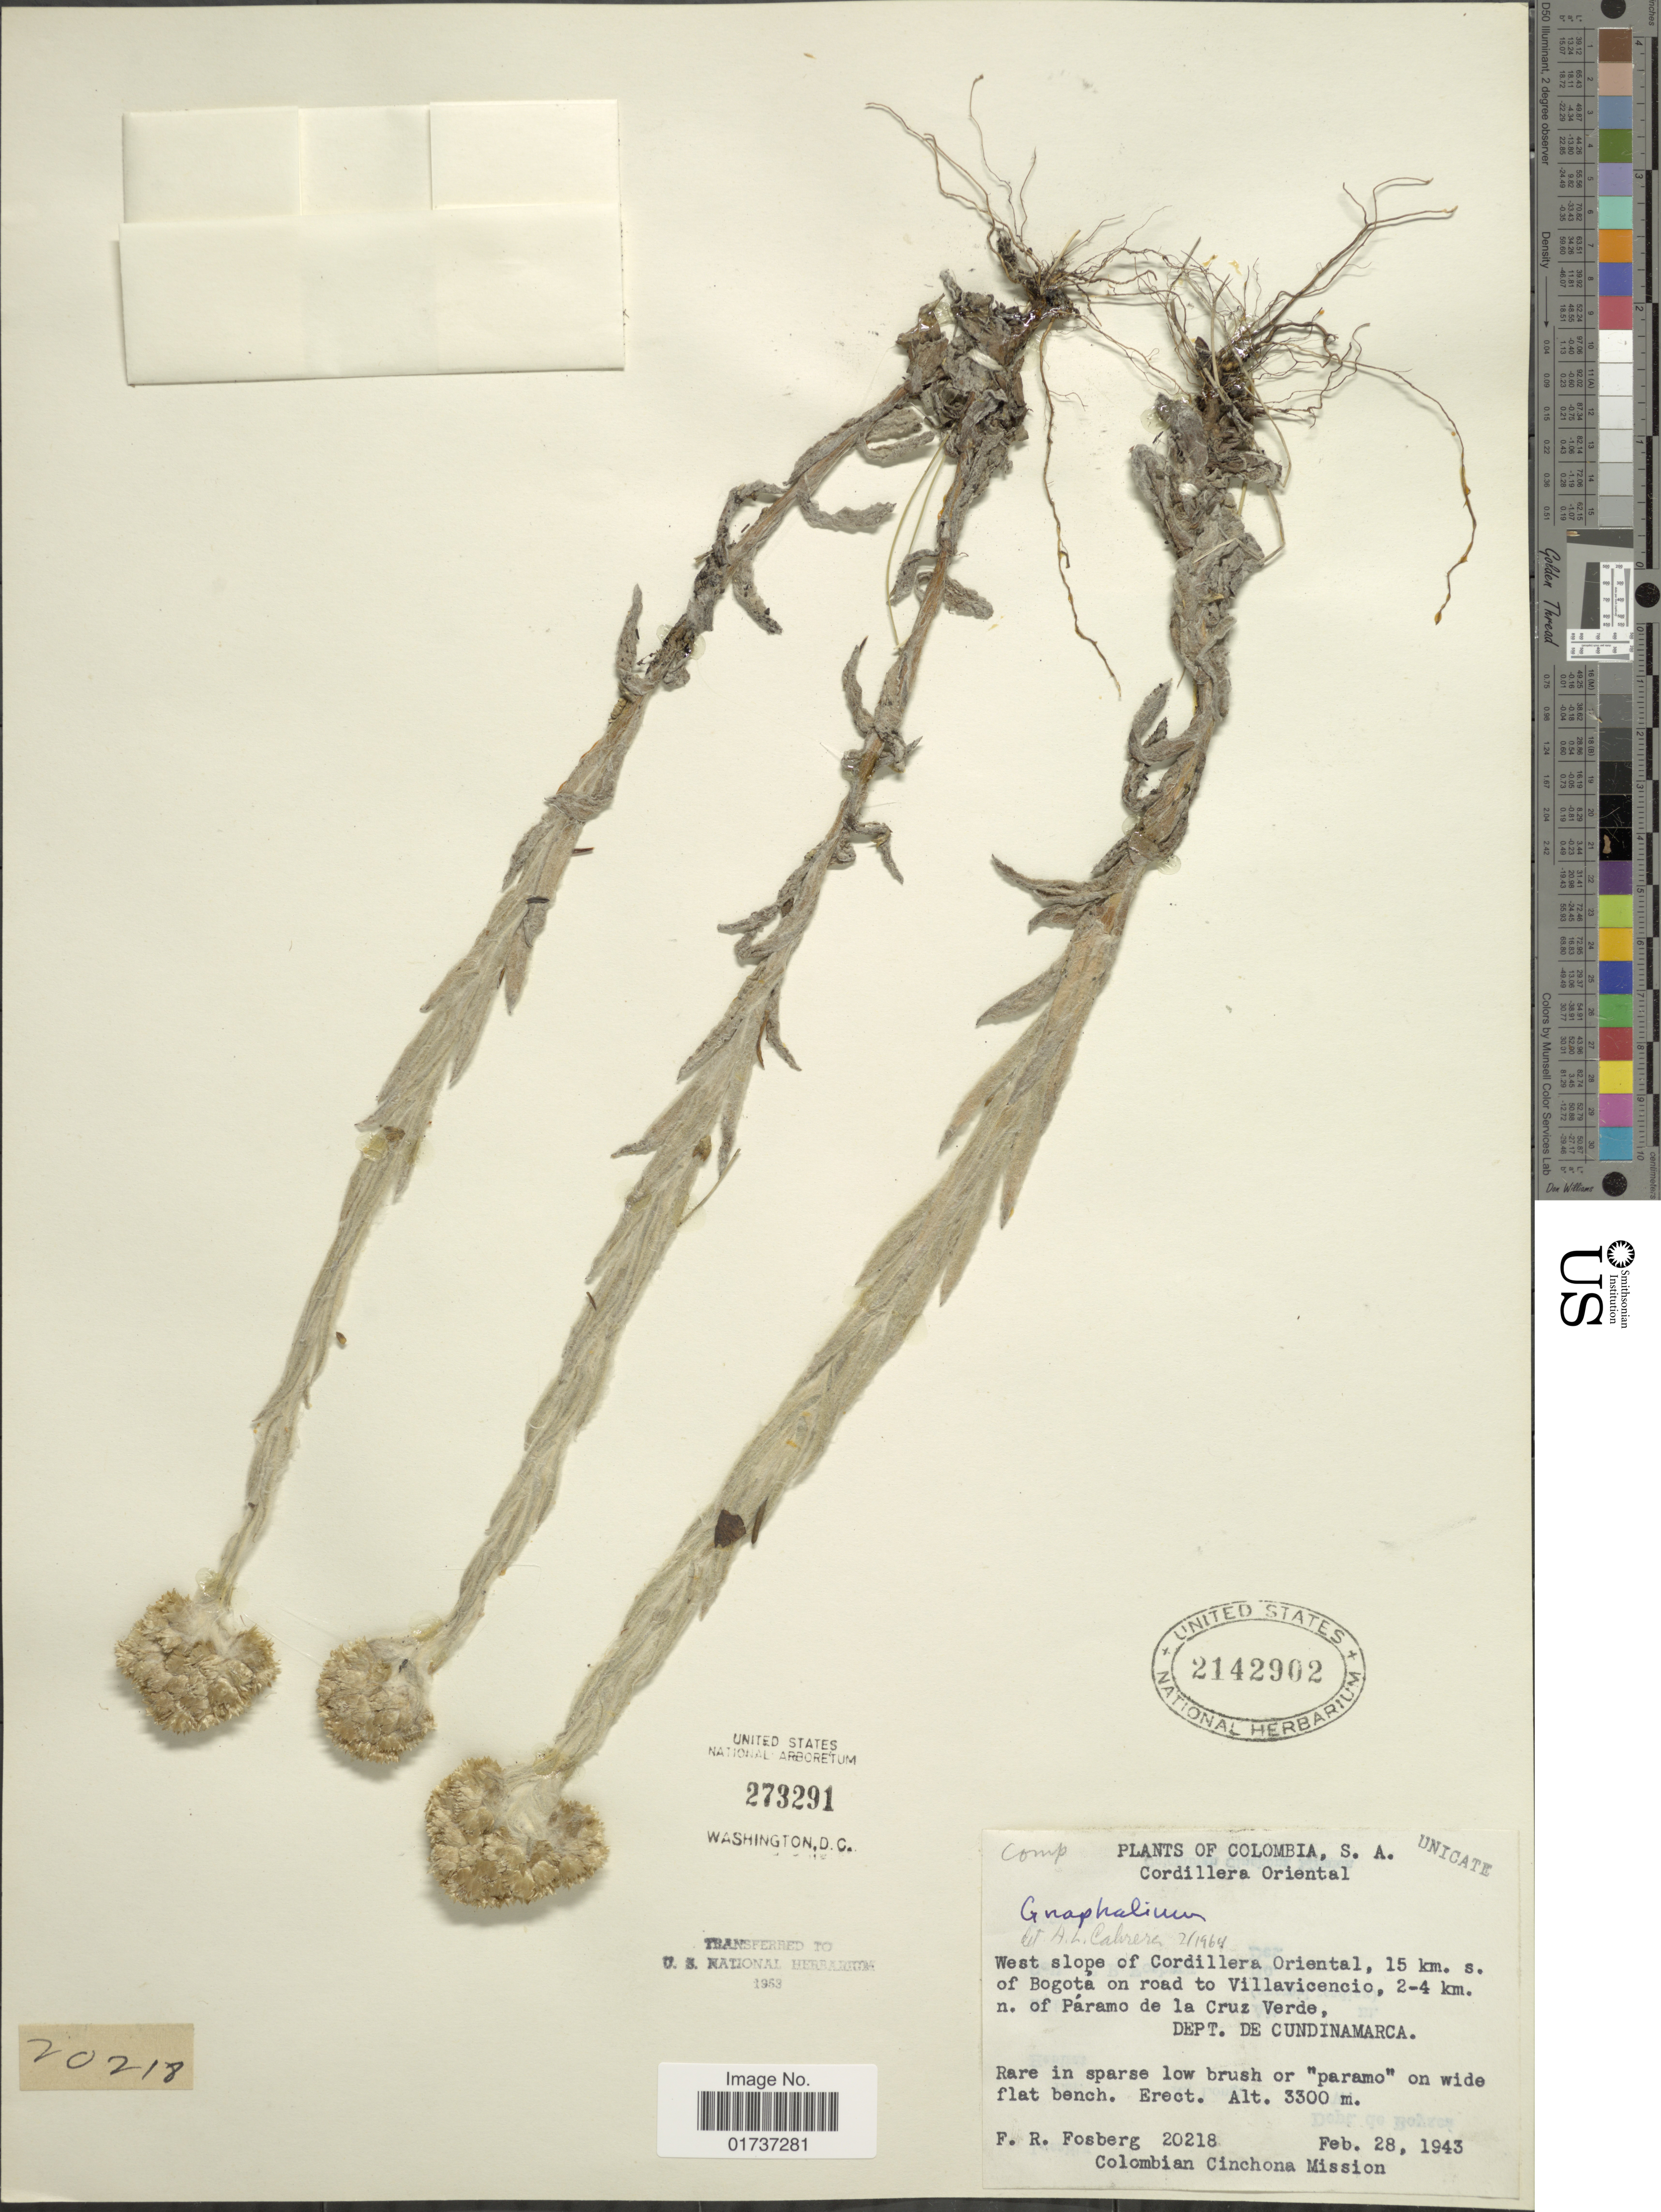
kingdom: Plantae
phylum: Tracheophyta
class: Magnoliopsida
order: Asterales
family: Asteraceae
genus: Gnaphalium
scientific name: Gnaphalium sp.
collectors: F. R. Fosberg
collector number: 20218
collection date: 1943-02-28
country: Colombia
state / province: Cundinamarca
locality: Cordillera Oriental, West slope of Cordillera Oriental, 15 km s. of Bogotá on road to Villaviciencio, 2-4 km. n of Páramo de la Cruz Verde, Dep de Cundinamarca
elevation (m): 3300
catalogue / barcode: US 2142902